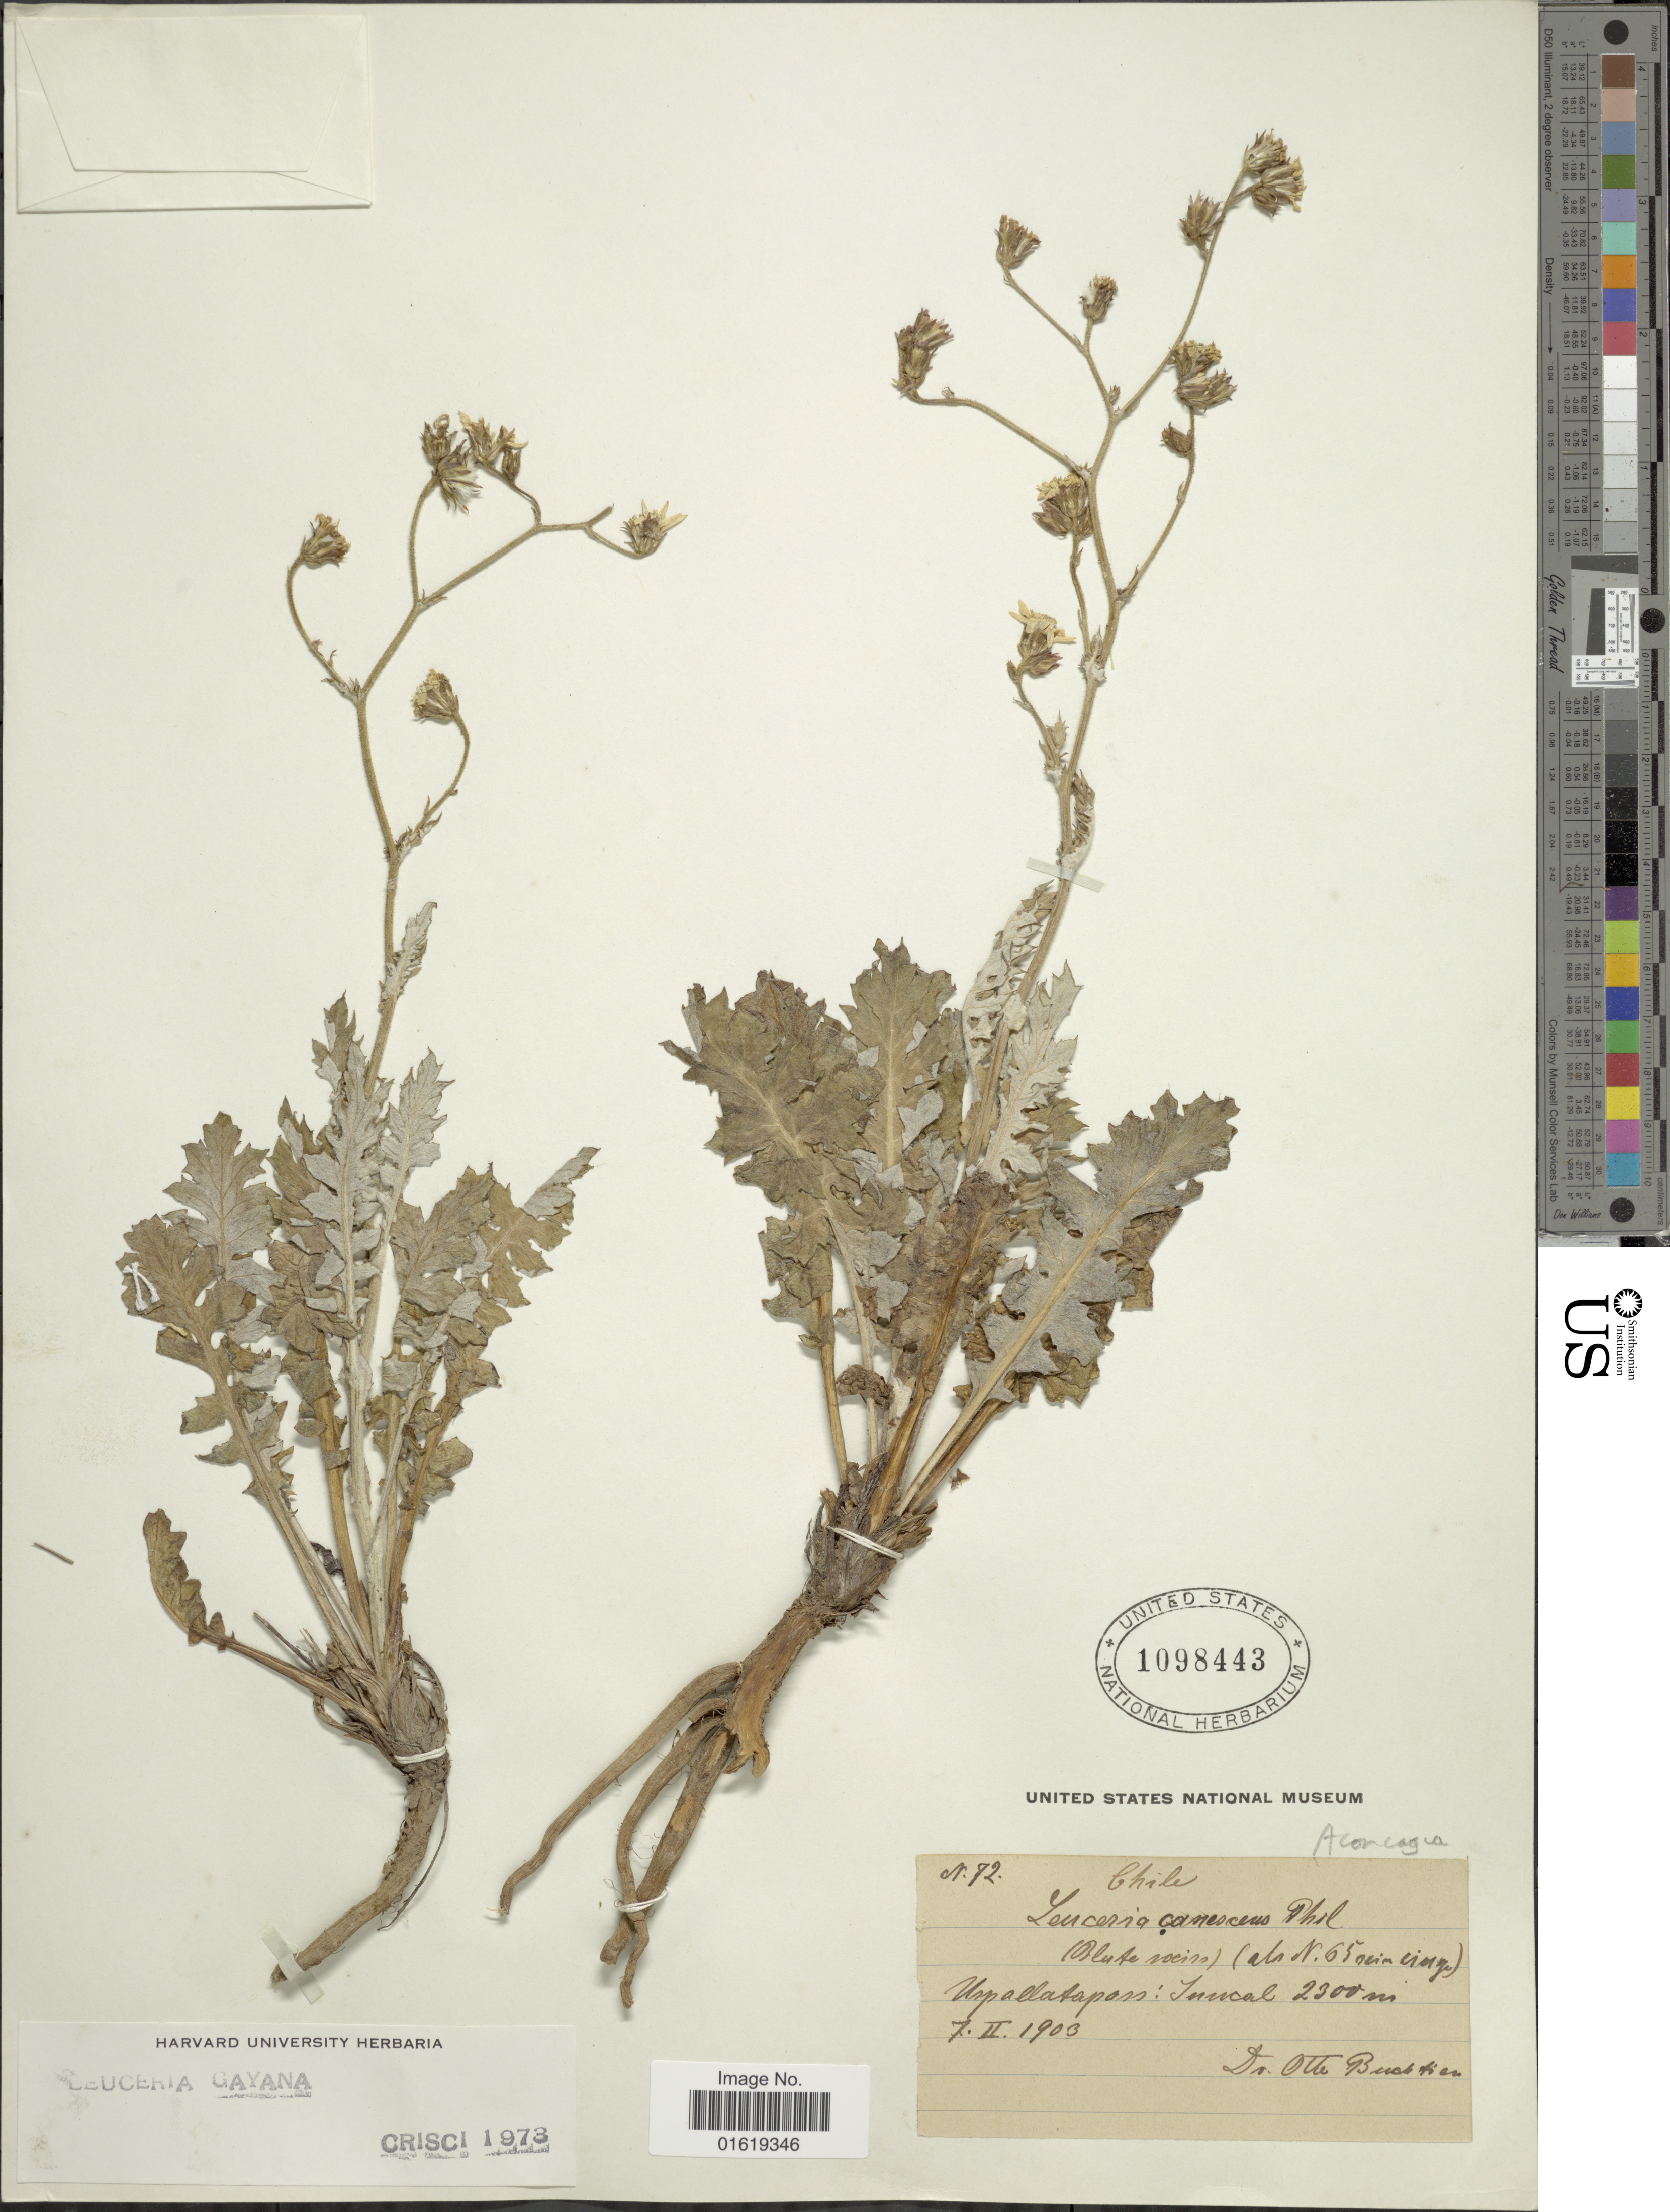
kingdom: Plantae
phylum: Tracheophyta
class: Magnoliopsida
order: Asterales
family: Asteraceae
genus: Leucheria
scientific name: Leucheria gayana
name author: (J. Rémy) Reiche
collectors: O. Buchtien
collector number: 72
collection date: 1903-02-07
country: Chile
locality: Uspallatapass: Juncal.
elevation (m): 2300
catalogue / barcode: US 1098443